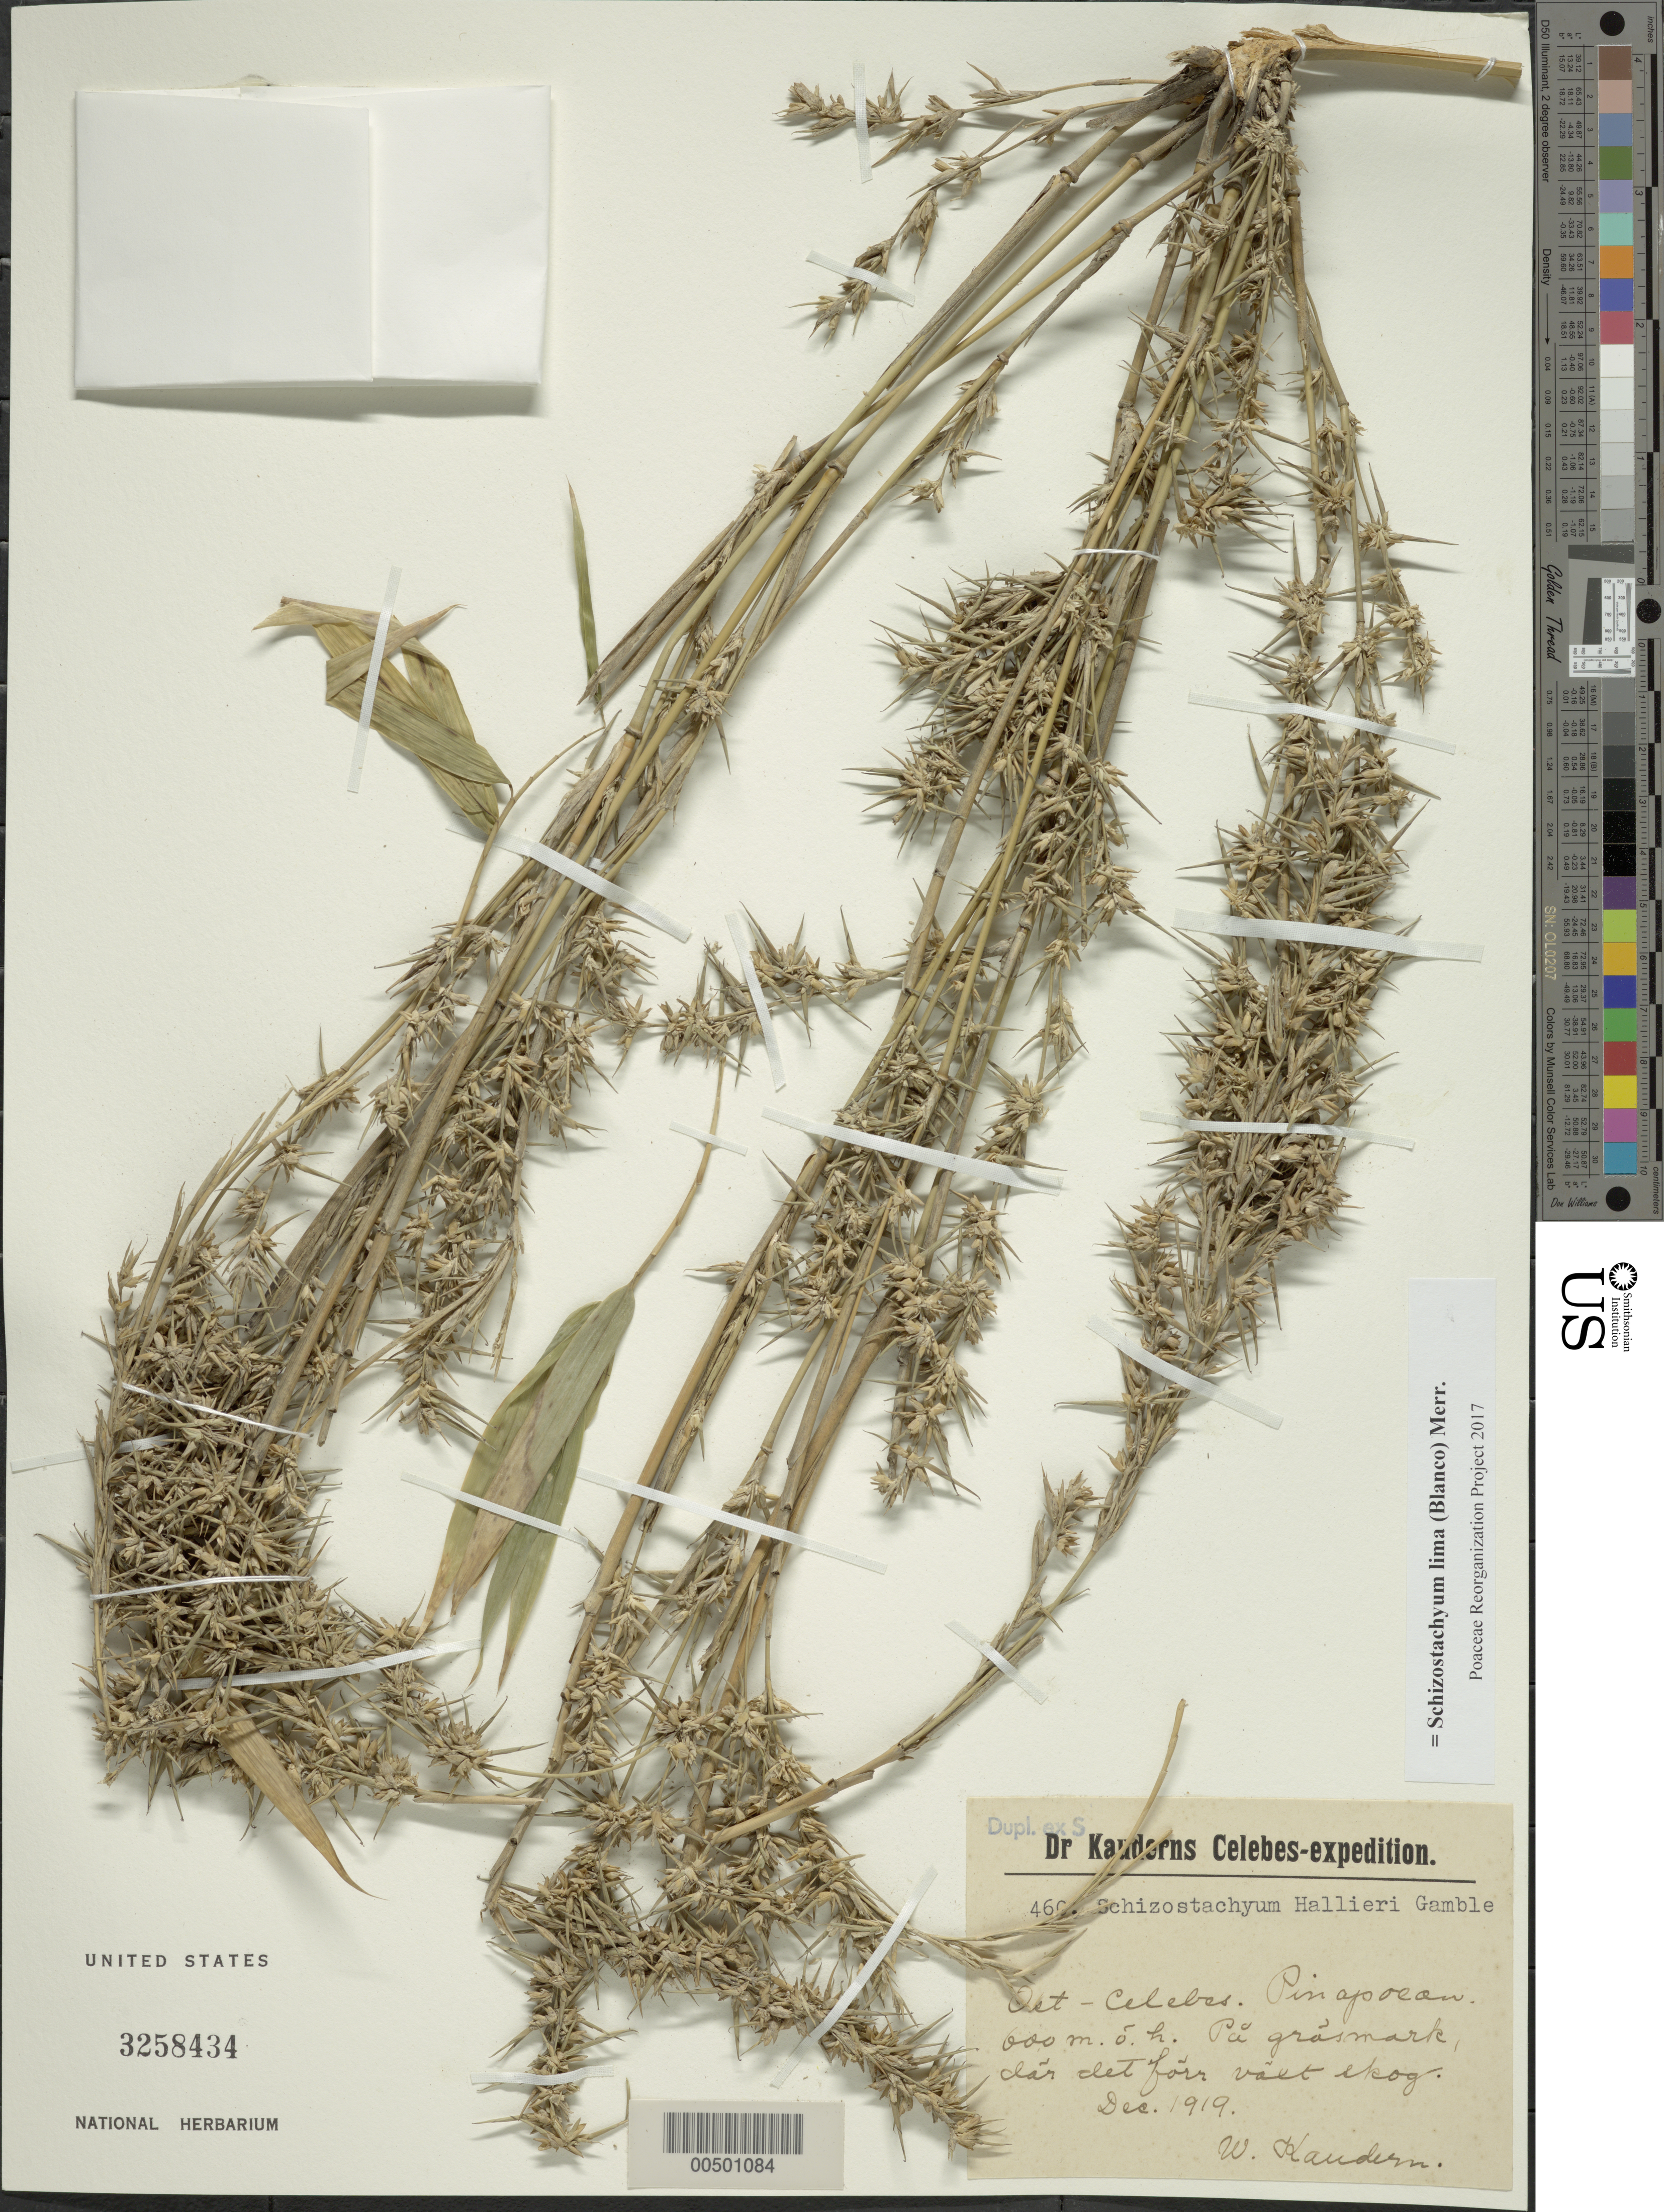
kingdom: Plantae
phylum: Tracheophyta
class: Liliopsida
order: Poales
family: Poaceae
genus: Schizostachyum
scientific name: Schizostachyum lima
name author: (Blanco) Merr.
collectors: W. Kaudern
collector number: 460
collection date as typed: Dec 1919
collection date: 1919-12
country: Indonesia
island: Celebes Island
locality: Pinapoean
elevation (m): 600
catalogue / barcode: US 3258434